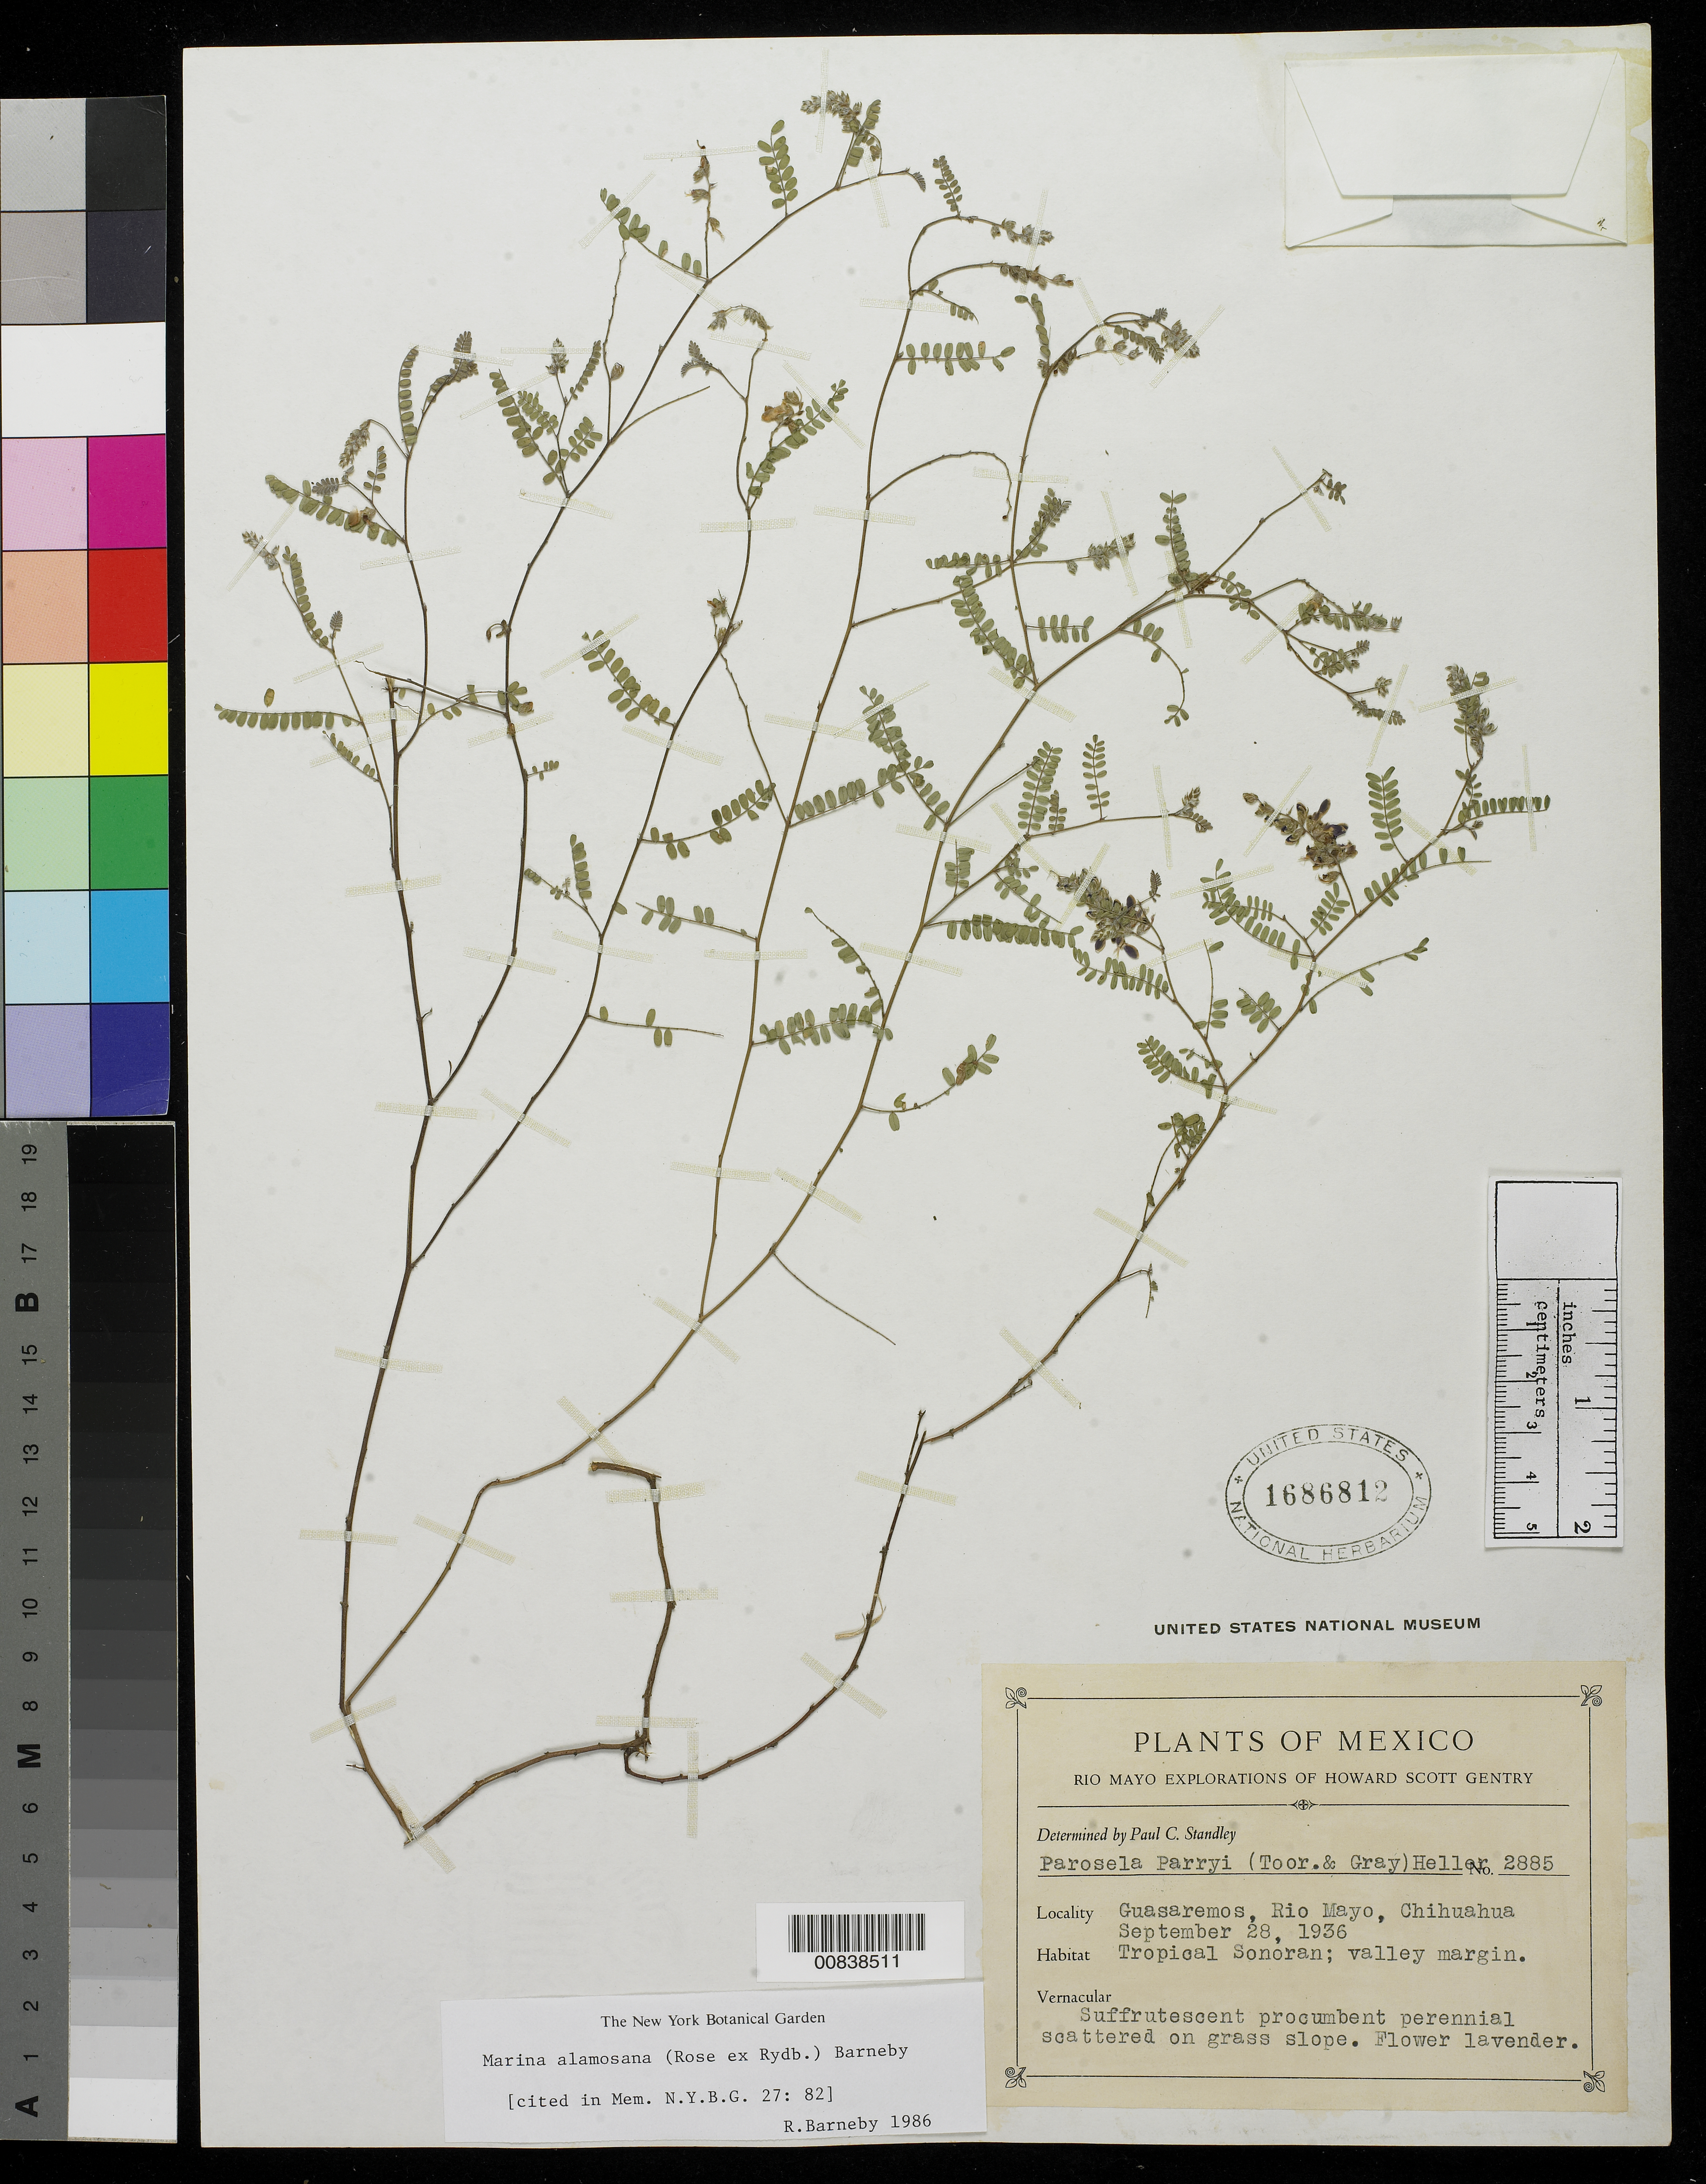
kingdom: Plantae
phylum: Tracheophyta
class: Magnoliopsida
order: Fabales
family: Fabaceae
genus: Marina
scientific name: Marina alamosana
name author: (Rose ex Rydb.) Barneby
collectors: H. S. Gentry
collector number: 2885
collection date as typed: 28 Sep 1936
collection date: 1936-09-28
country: Mexico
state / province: Chihuahua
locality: Guasaremos, Rio Mayo, Chihuahua.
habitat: On grass slope. Tropical Sonoran; valley margin.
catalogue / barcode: US 1686812